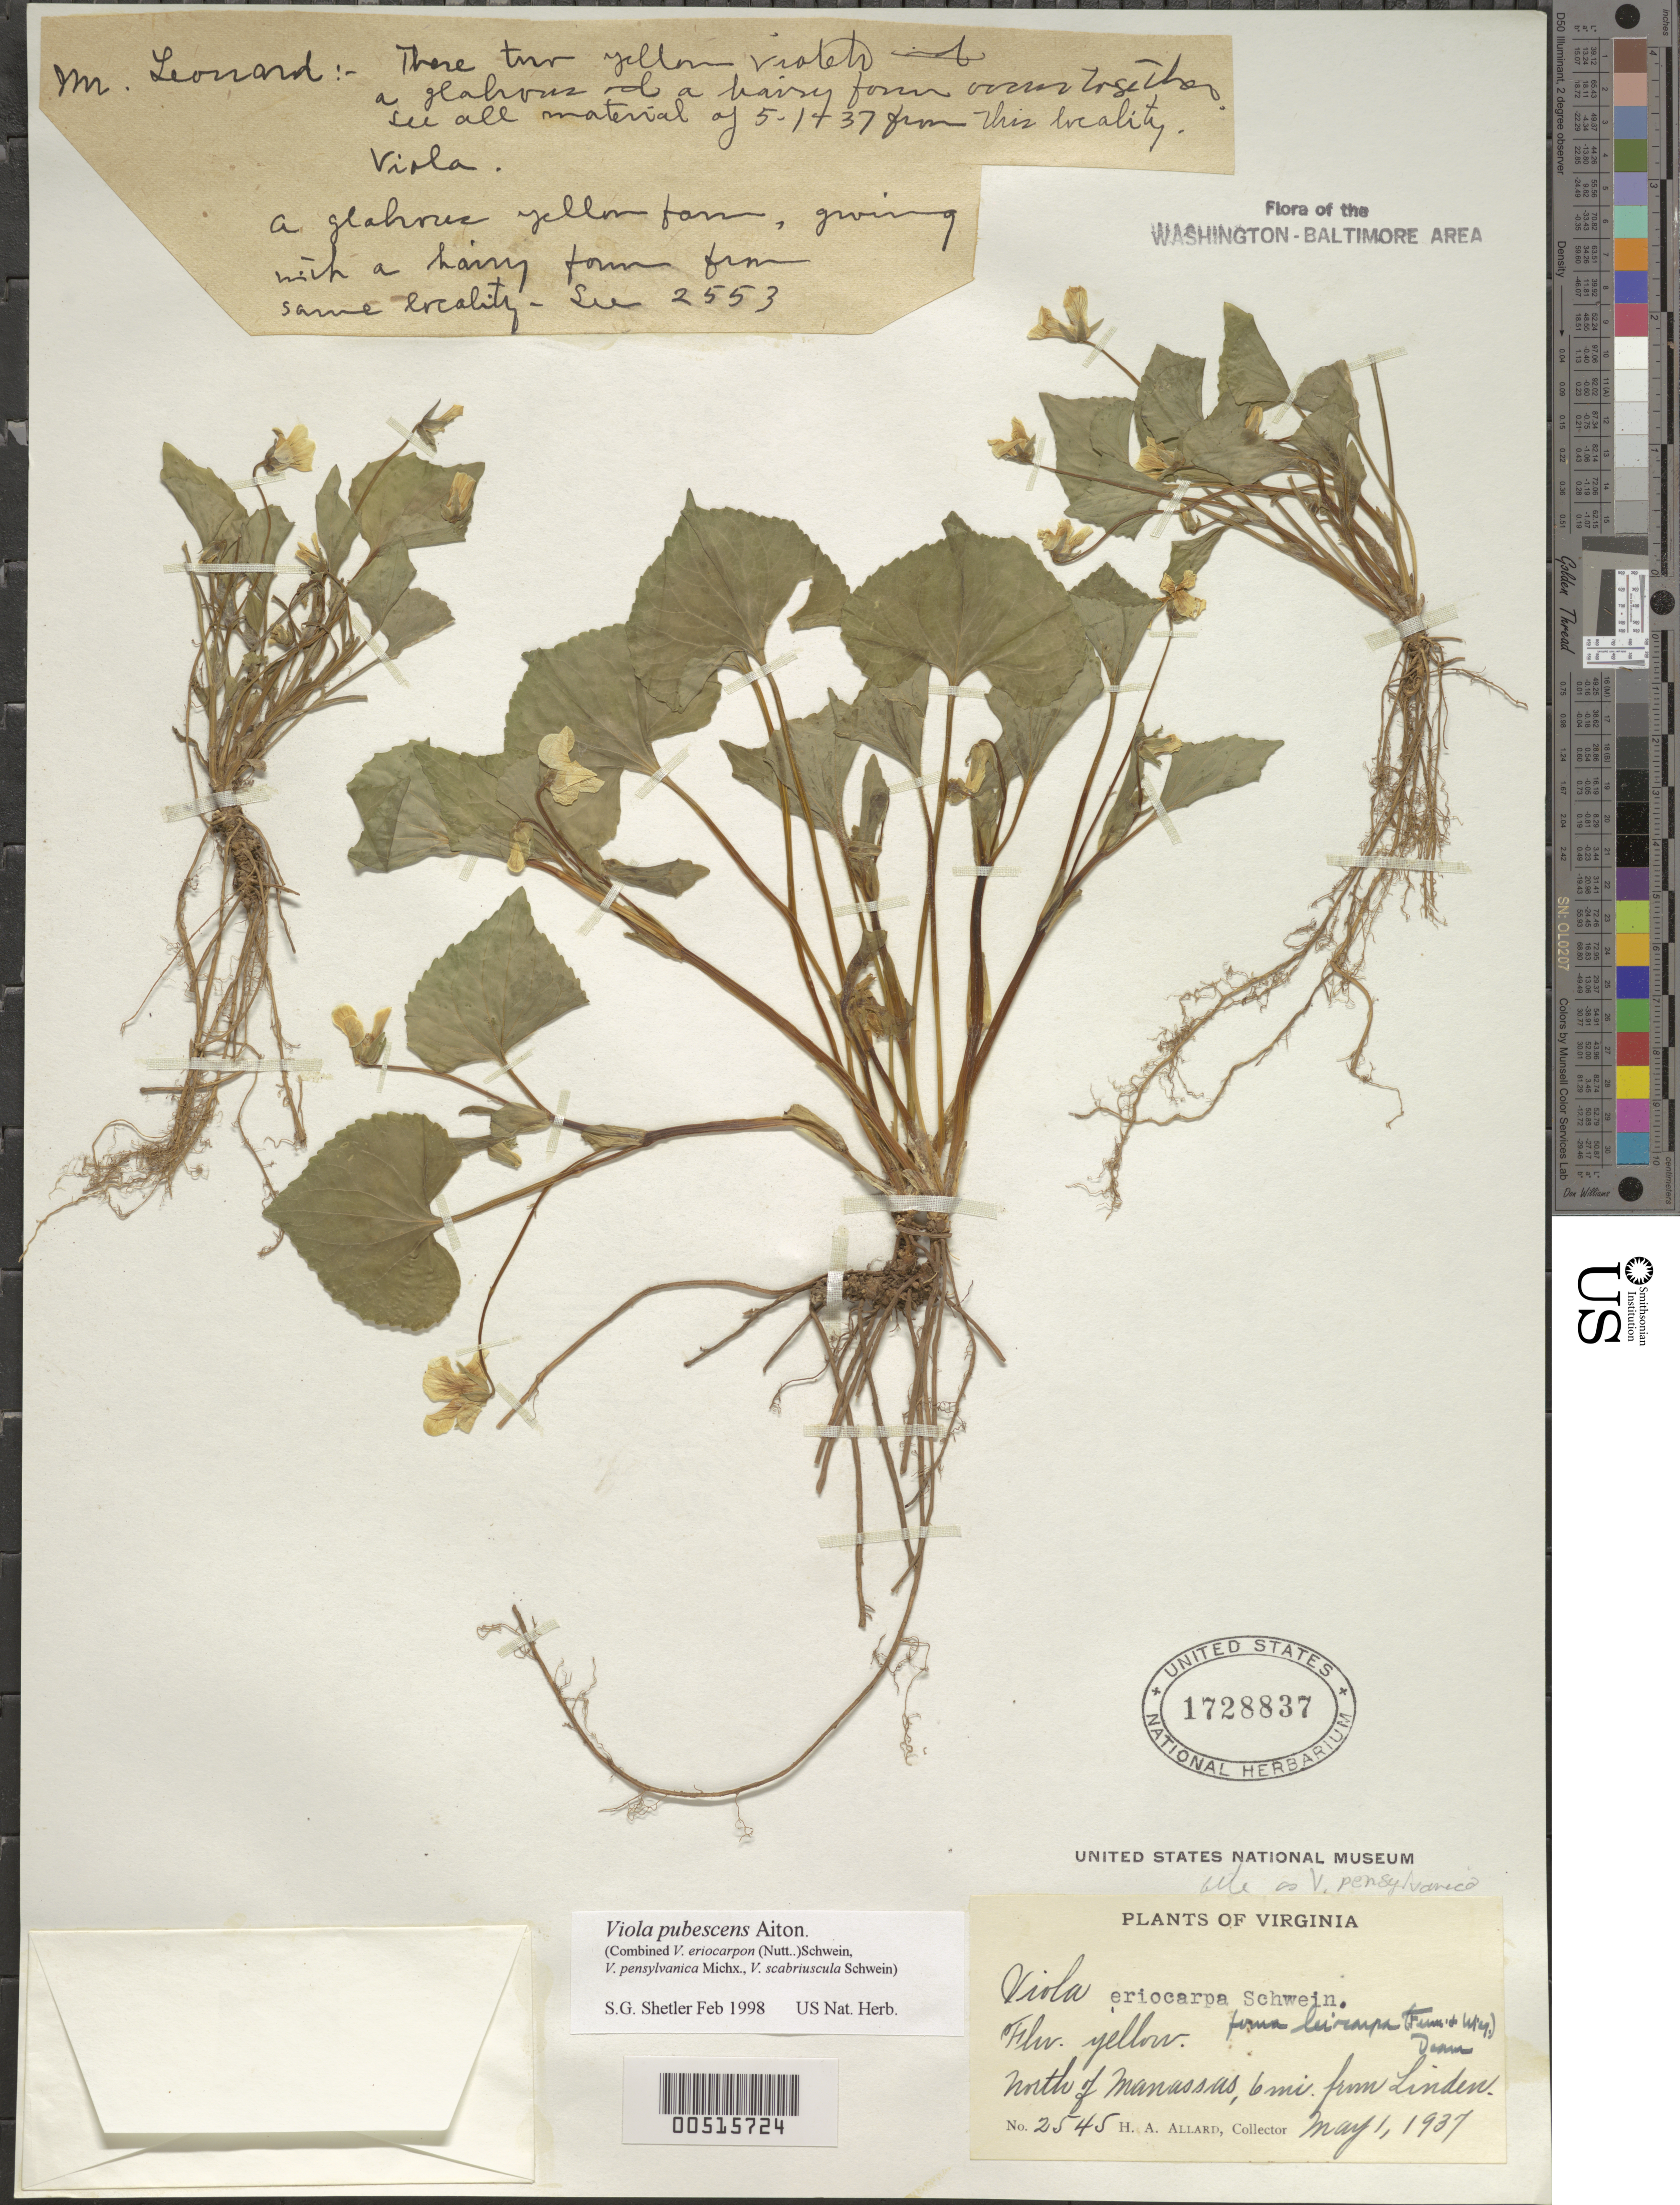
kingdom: Plantae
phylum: Tracheophyta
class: Magnoliopsida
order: Malpighiales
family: Violaceae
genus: Viola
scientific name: Viola pubescens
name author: Aiton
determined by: Shetler, Stanwyn G., (US), NMNH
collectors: H. A. Allard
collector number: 2545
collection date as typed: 01 May 1937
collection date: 1937-05-01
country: United States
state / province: Virginia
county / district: Prince William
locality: Manassas Gap, N of, 6 mi. from Linden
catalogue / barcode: US 1728837